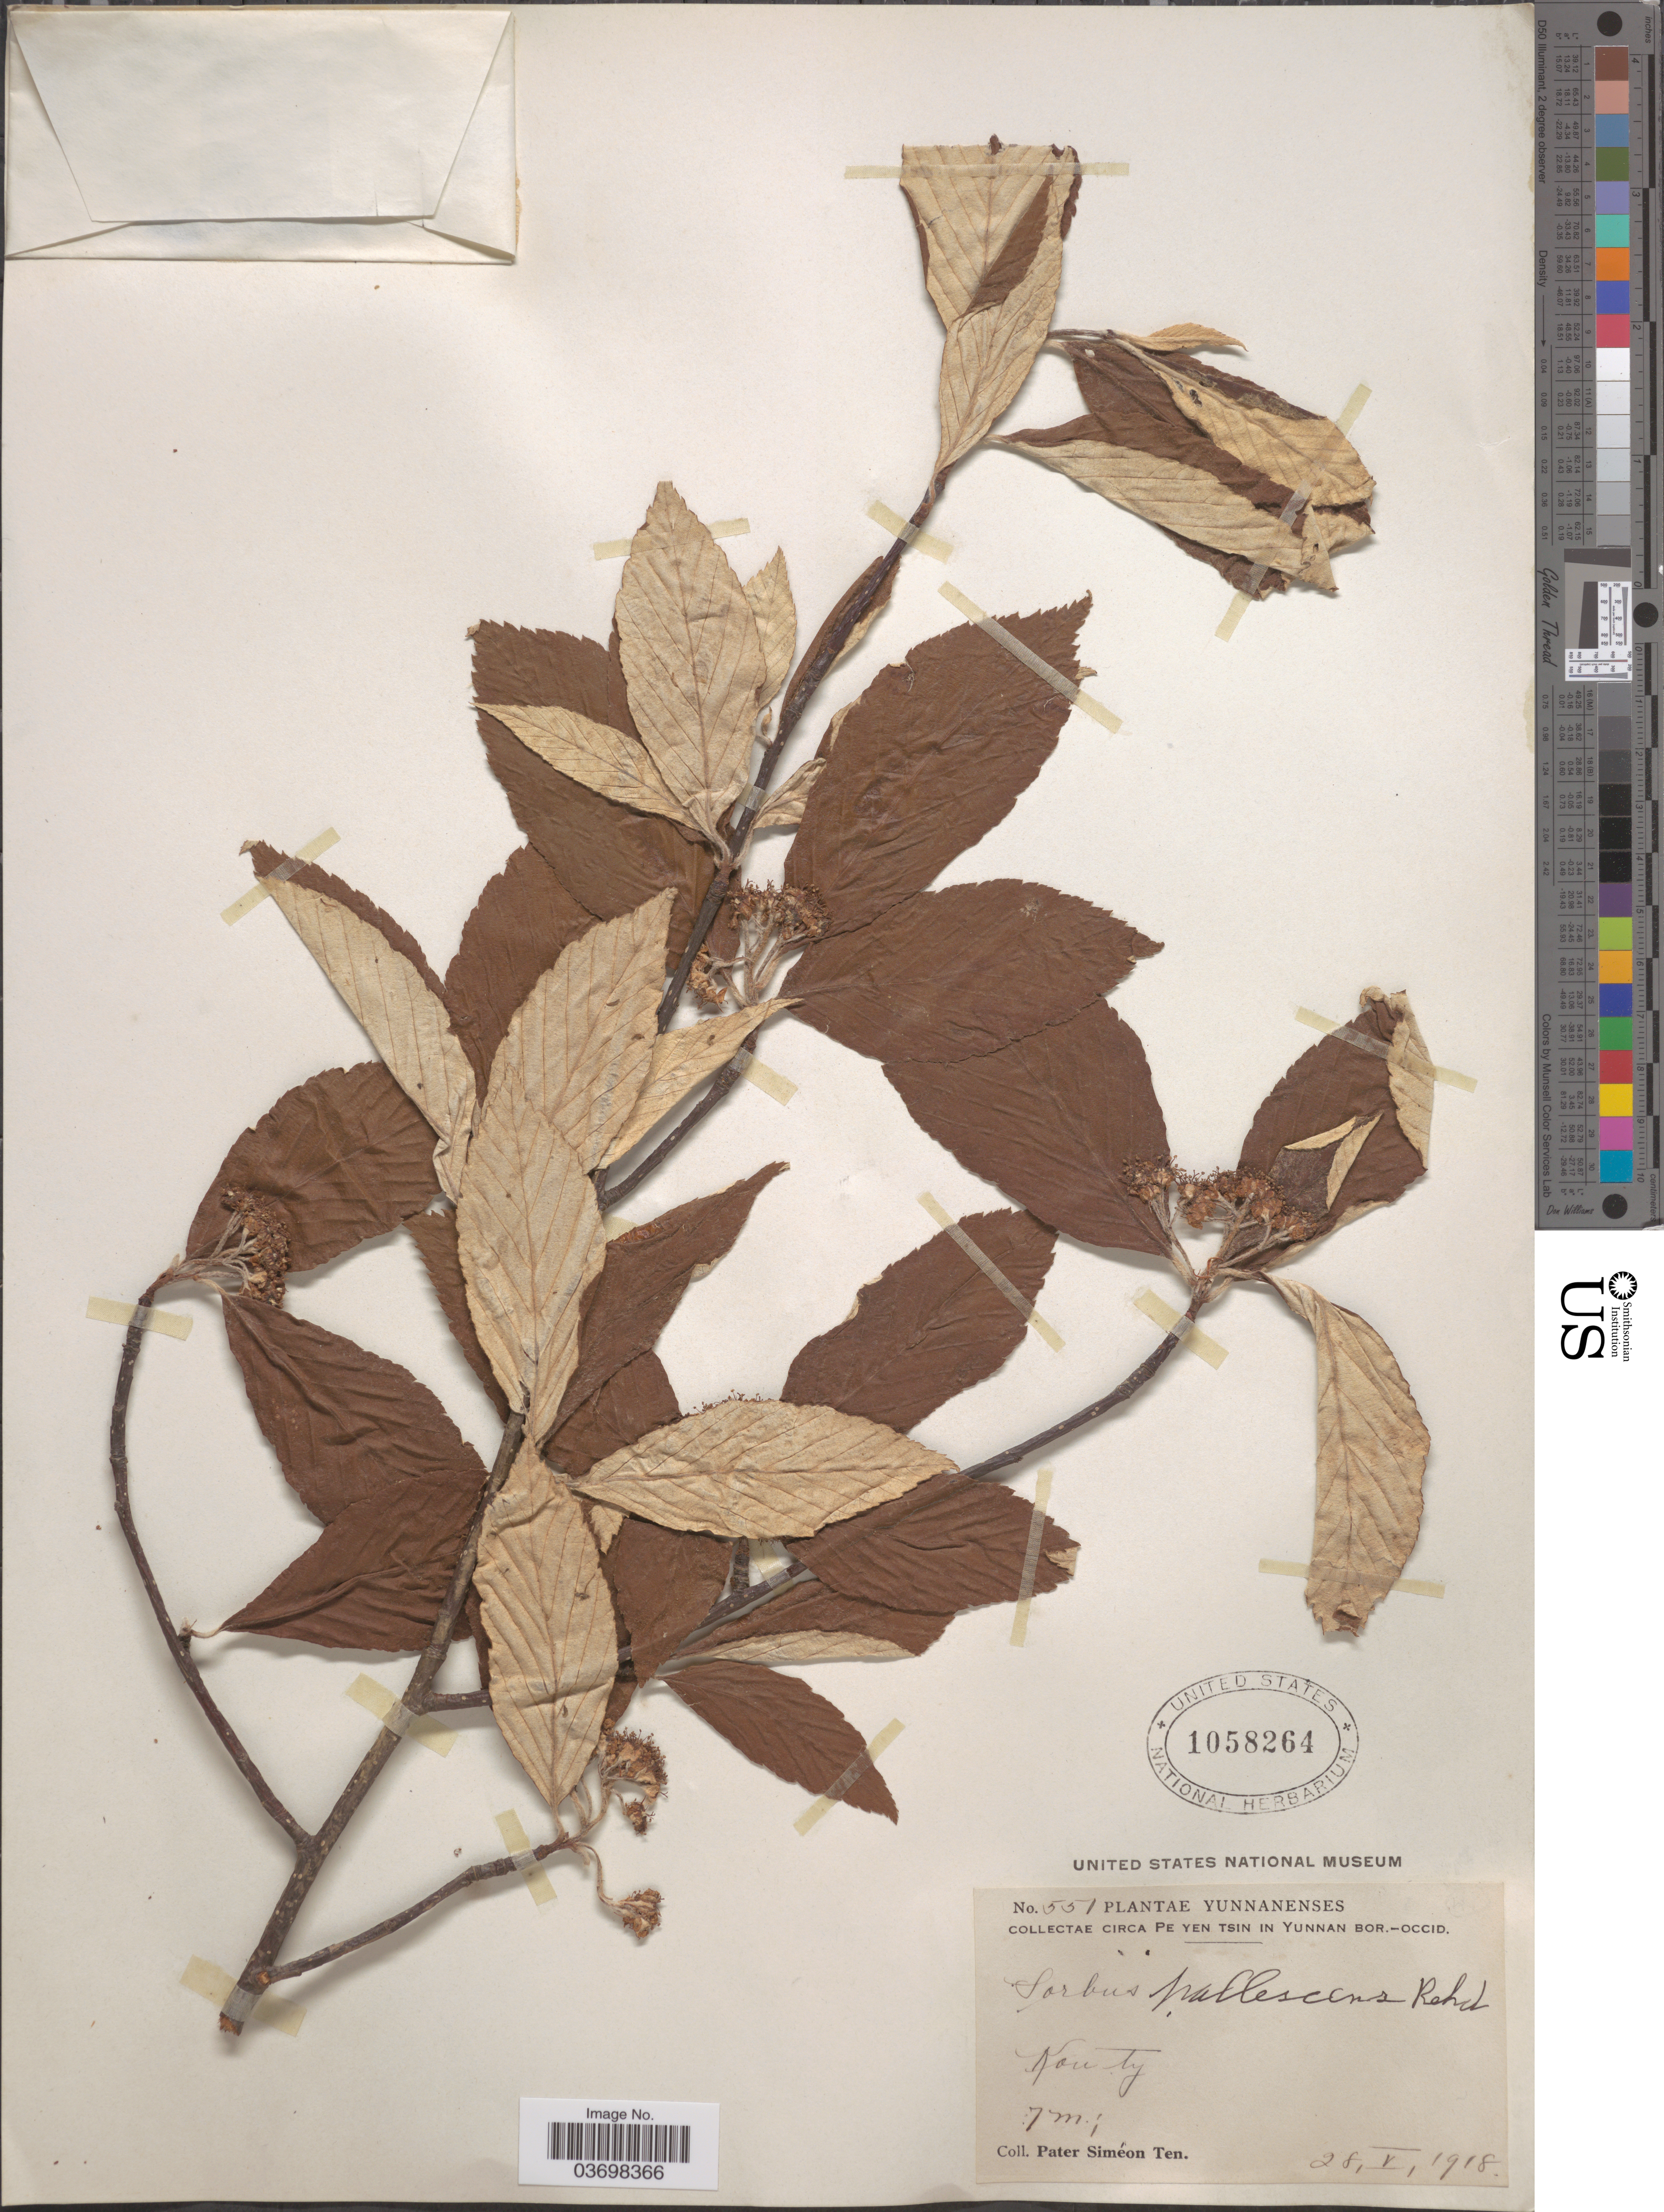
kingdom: Plantae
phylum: Tracheophyta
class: Magnoliopsida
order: Rosales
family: Rosaceae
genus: Sorbus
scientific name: Sorbus pallescens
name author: Rehder in Sarg.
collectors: P. S. Ten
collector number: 551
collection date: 1918-05-28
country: China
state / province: Yunnan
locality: Yunnanenses. Circa Pe Yen Tsin in Yunnan bor.-occid. Kou Ty. [interpreted]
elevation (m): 7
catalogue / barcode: US 1058264